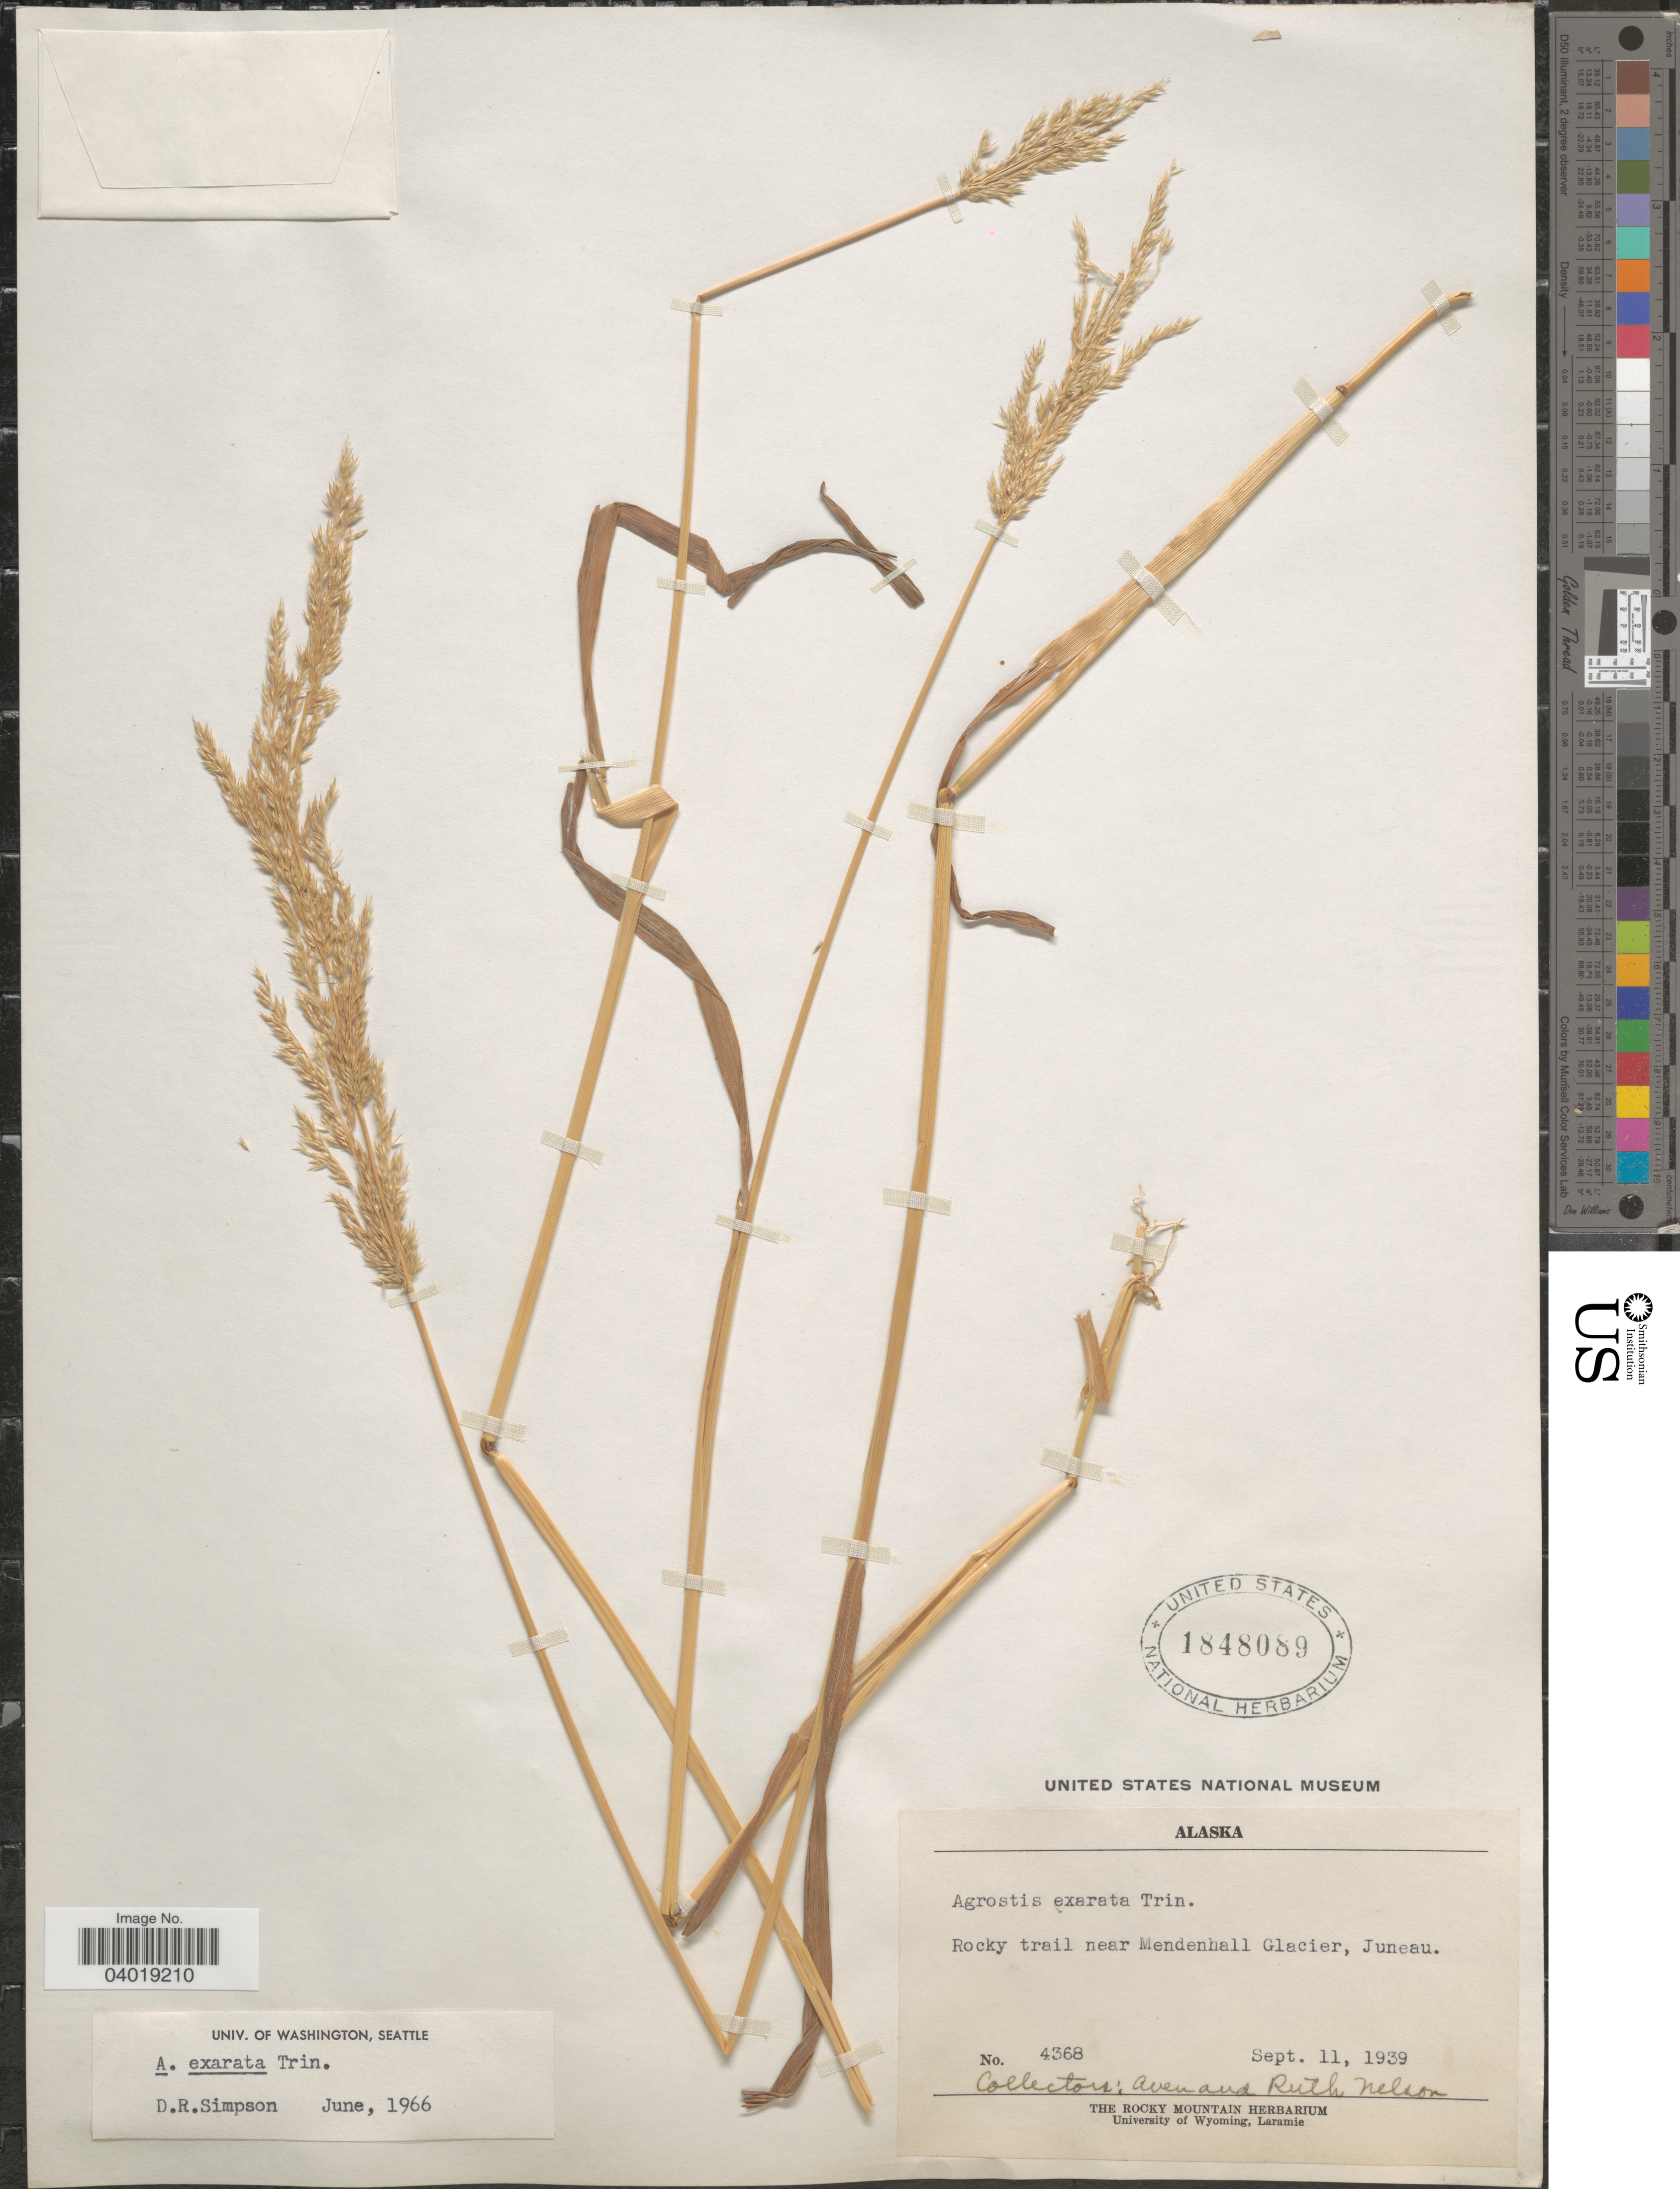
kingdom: Plantae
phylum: Tracheophyta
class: Liliopsida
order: Poales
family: Poaceae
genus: Agrostis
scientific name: Agrostis exarata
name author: Trin.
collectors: A. Nelson & R. A. Nelson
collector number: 4368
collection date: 1939-09-11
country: United States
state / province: Alaska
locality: Rocky trail near Mendenhall Glacier, Juneau.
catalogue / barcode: US 1848089